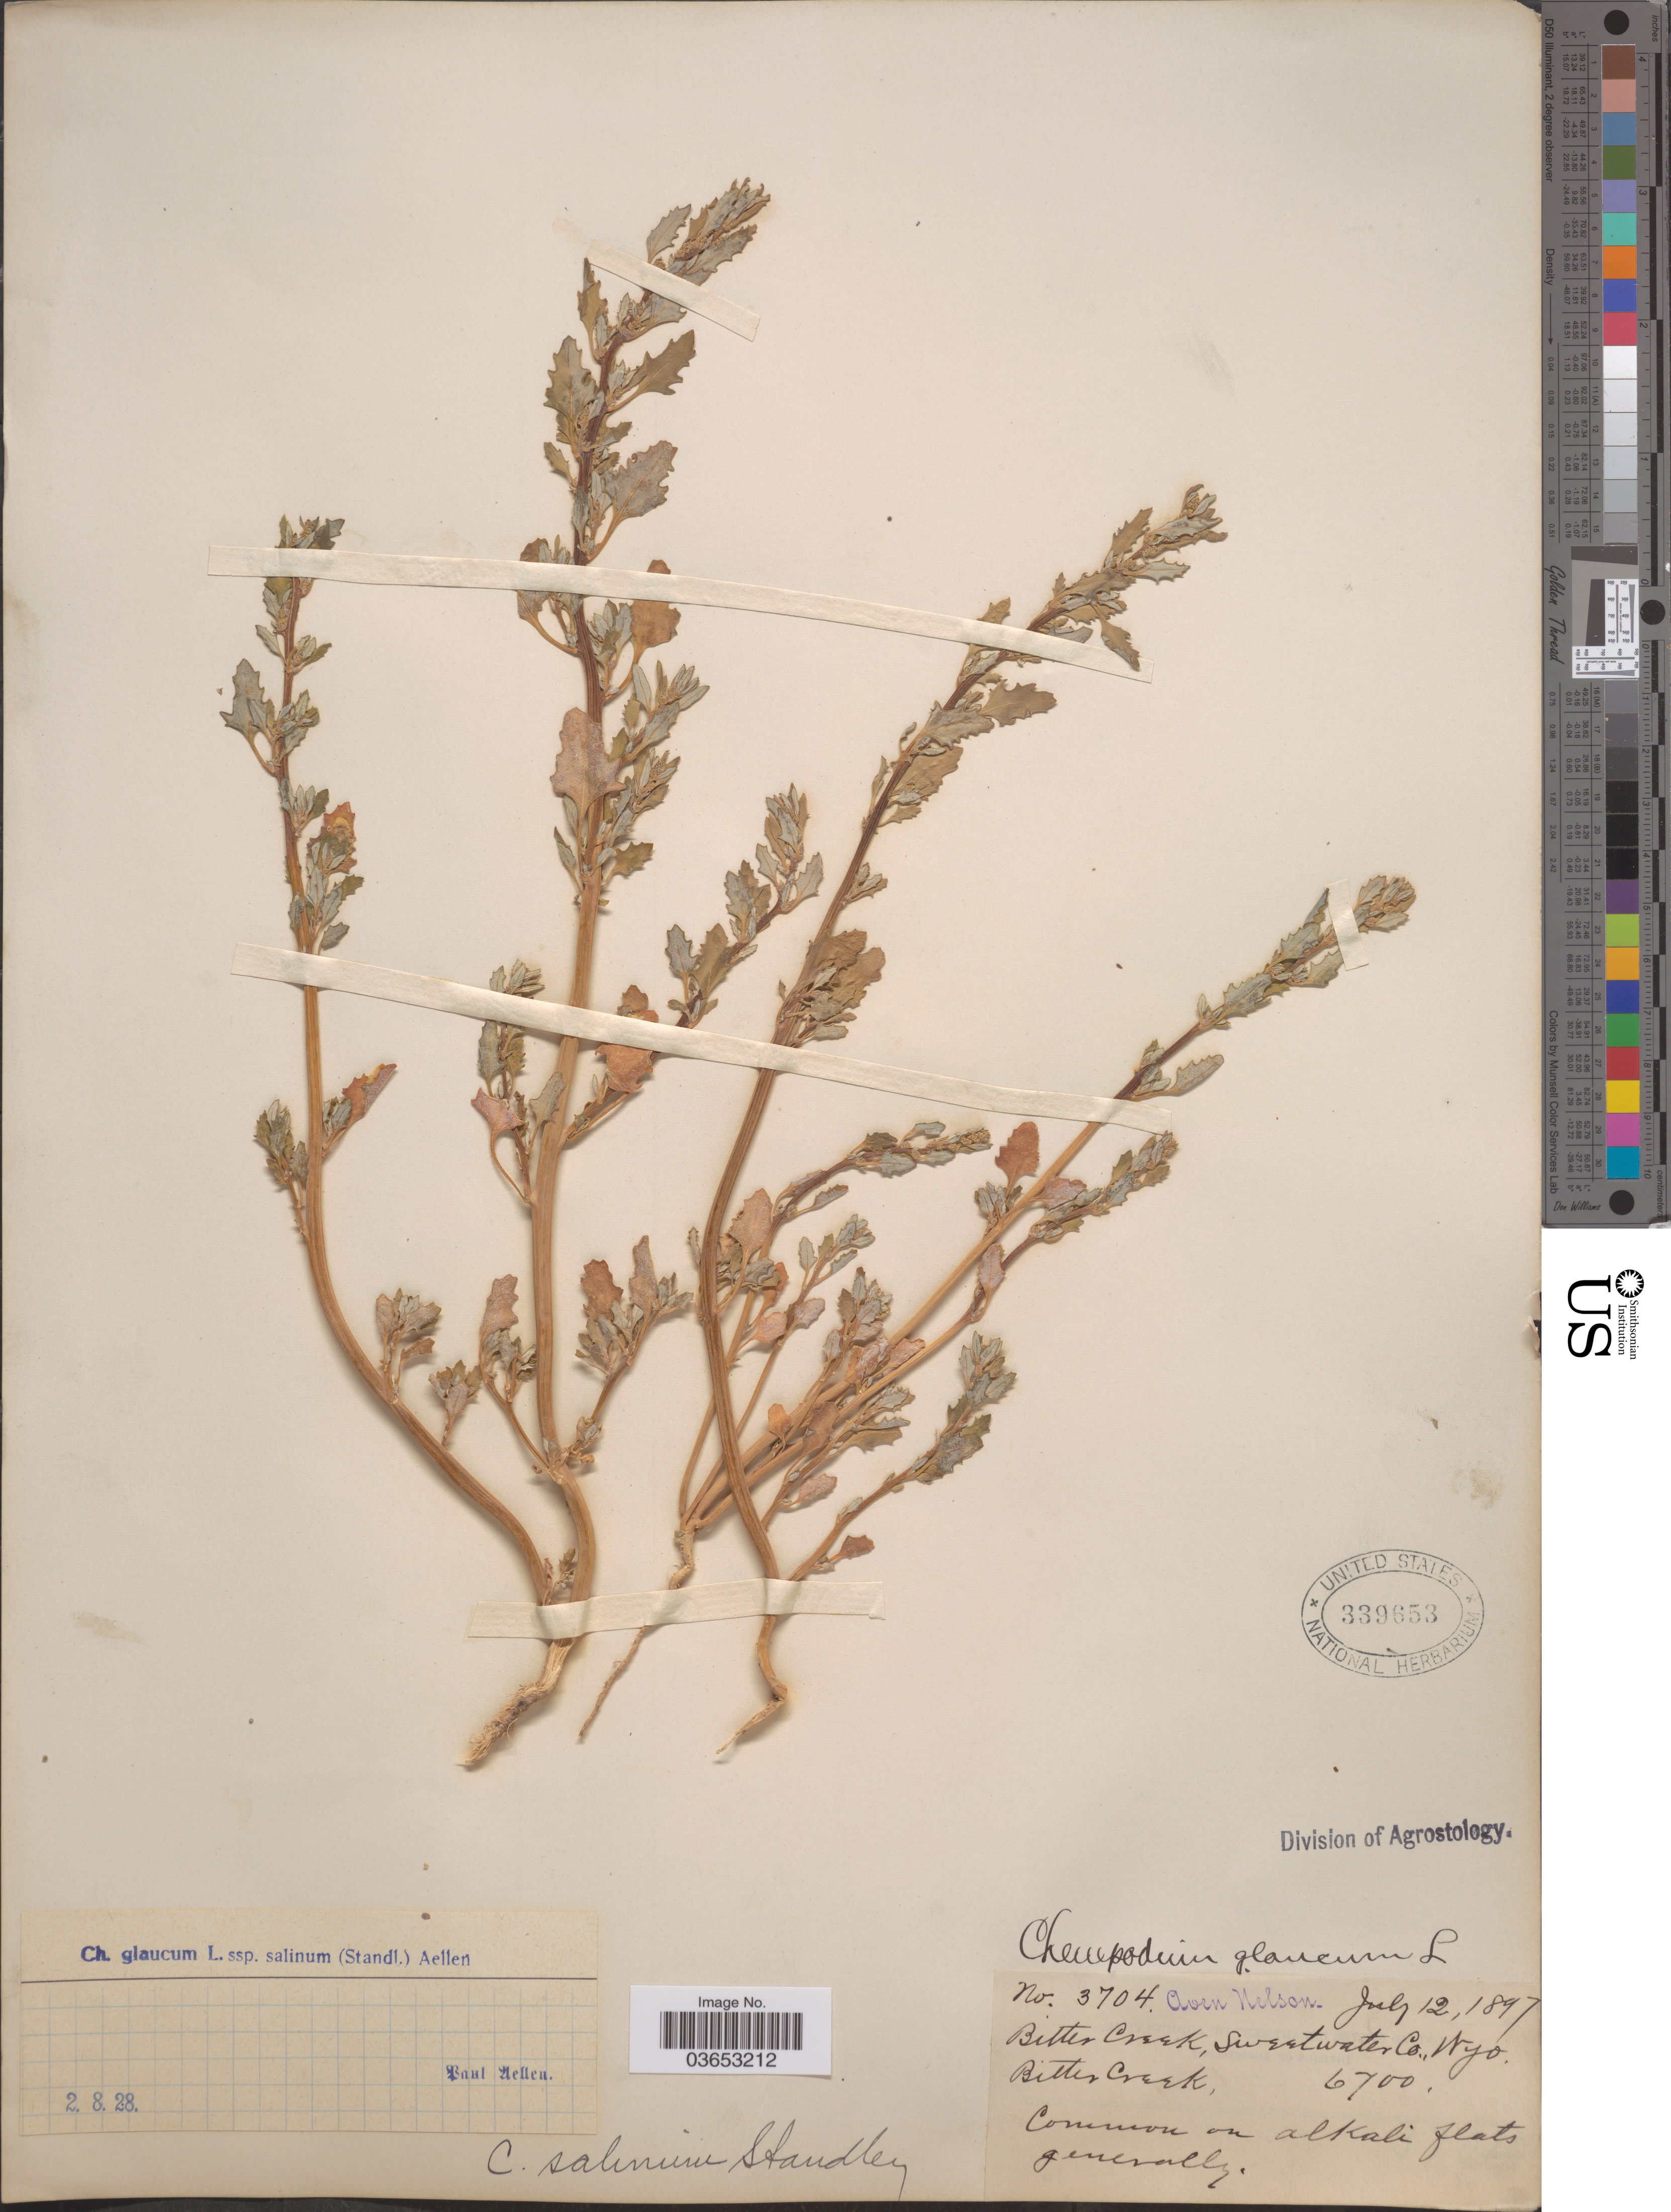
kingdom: Plantae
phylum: Tracheophyta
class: Magnoliopsida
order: Caryophyllales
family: Amaranthaceae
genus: Chenopodium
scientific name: Chenopodium glaucum subsp. salinum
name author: (Aellen) Aellen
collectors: A. Nelson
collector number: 3704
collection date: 1897-07-12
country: United States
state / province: Wyoming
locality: Bitter Creek, Sweetwater Co. Bitter Creek.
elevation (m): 2042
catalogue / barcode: US 339653